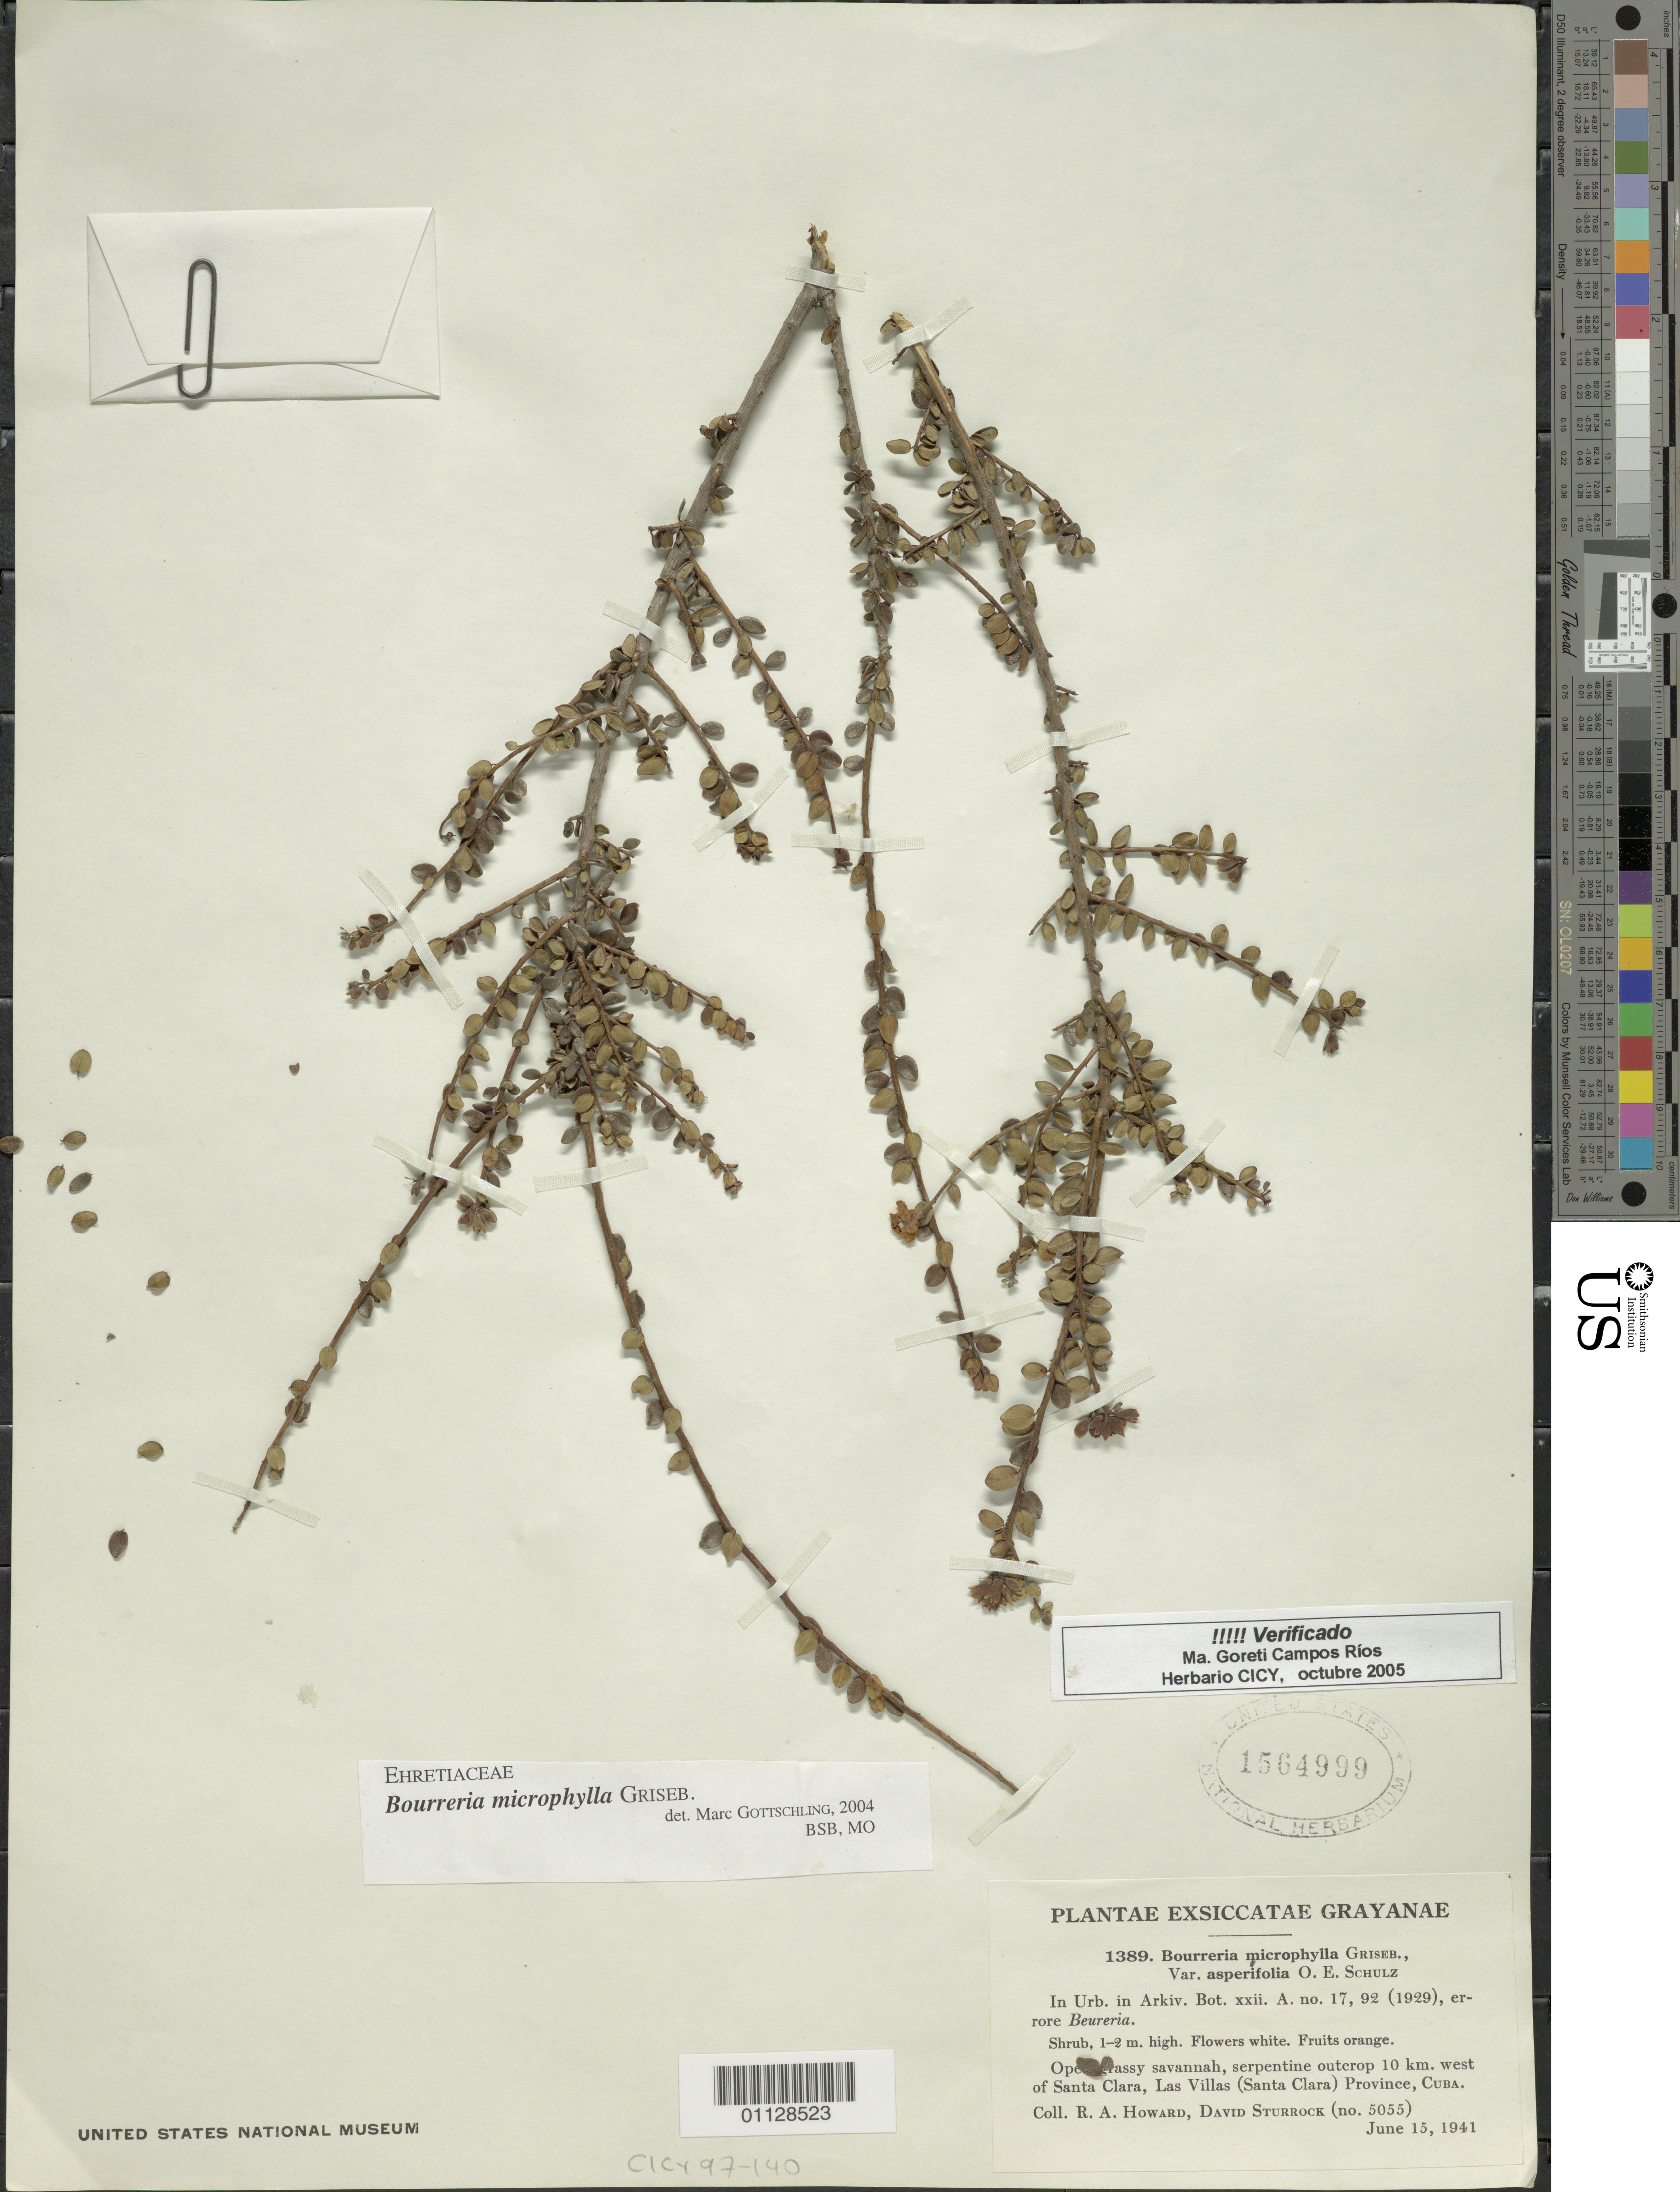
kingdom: Plantae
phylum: Tracheophyta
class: Magnoliopsida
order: Boraginales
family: Ehretiaceae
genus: Bourreria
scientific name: Bourreria linearis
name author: Miers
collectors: R. A. Howard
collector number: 5055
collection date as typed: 15 Jun 1941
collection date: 1941-06-15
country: Cuba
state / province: Villa Clara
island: Cuba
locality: Open grassy savannah, serpentine outcrop 10 km W of Santa Clara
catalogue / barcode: US 1564999